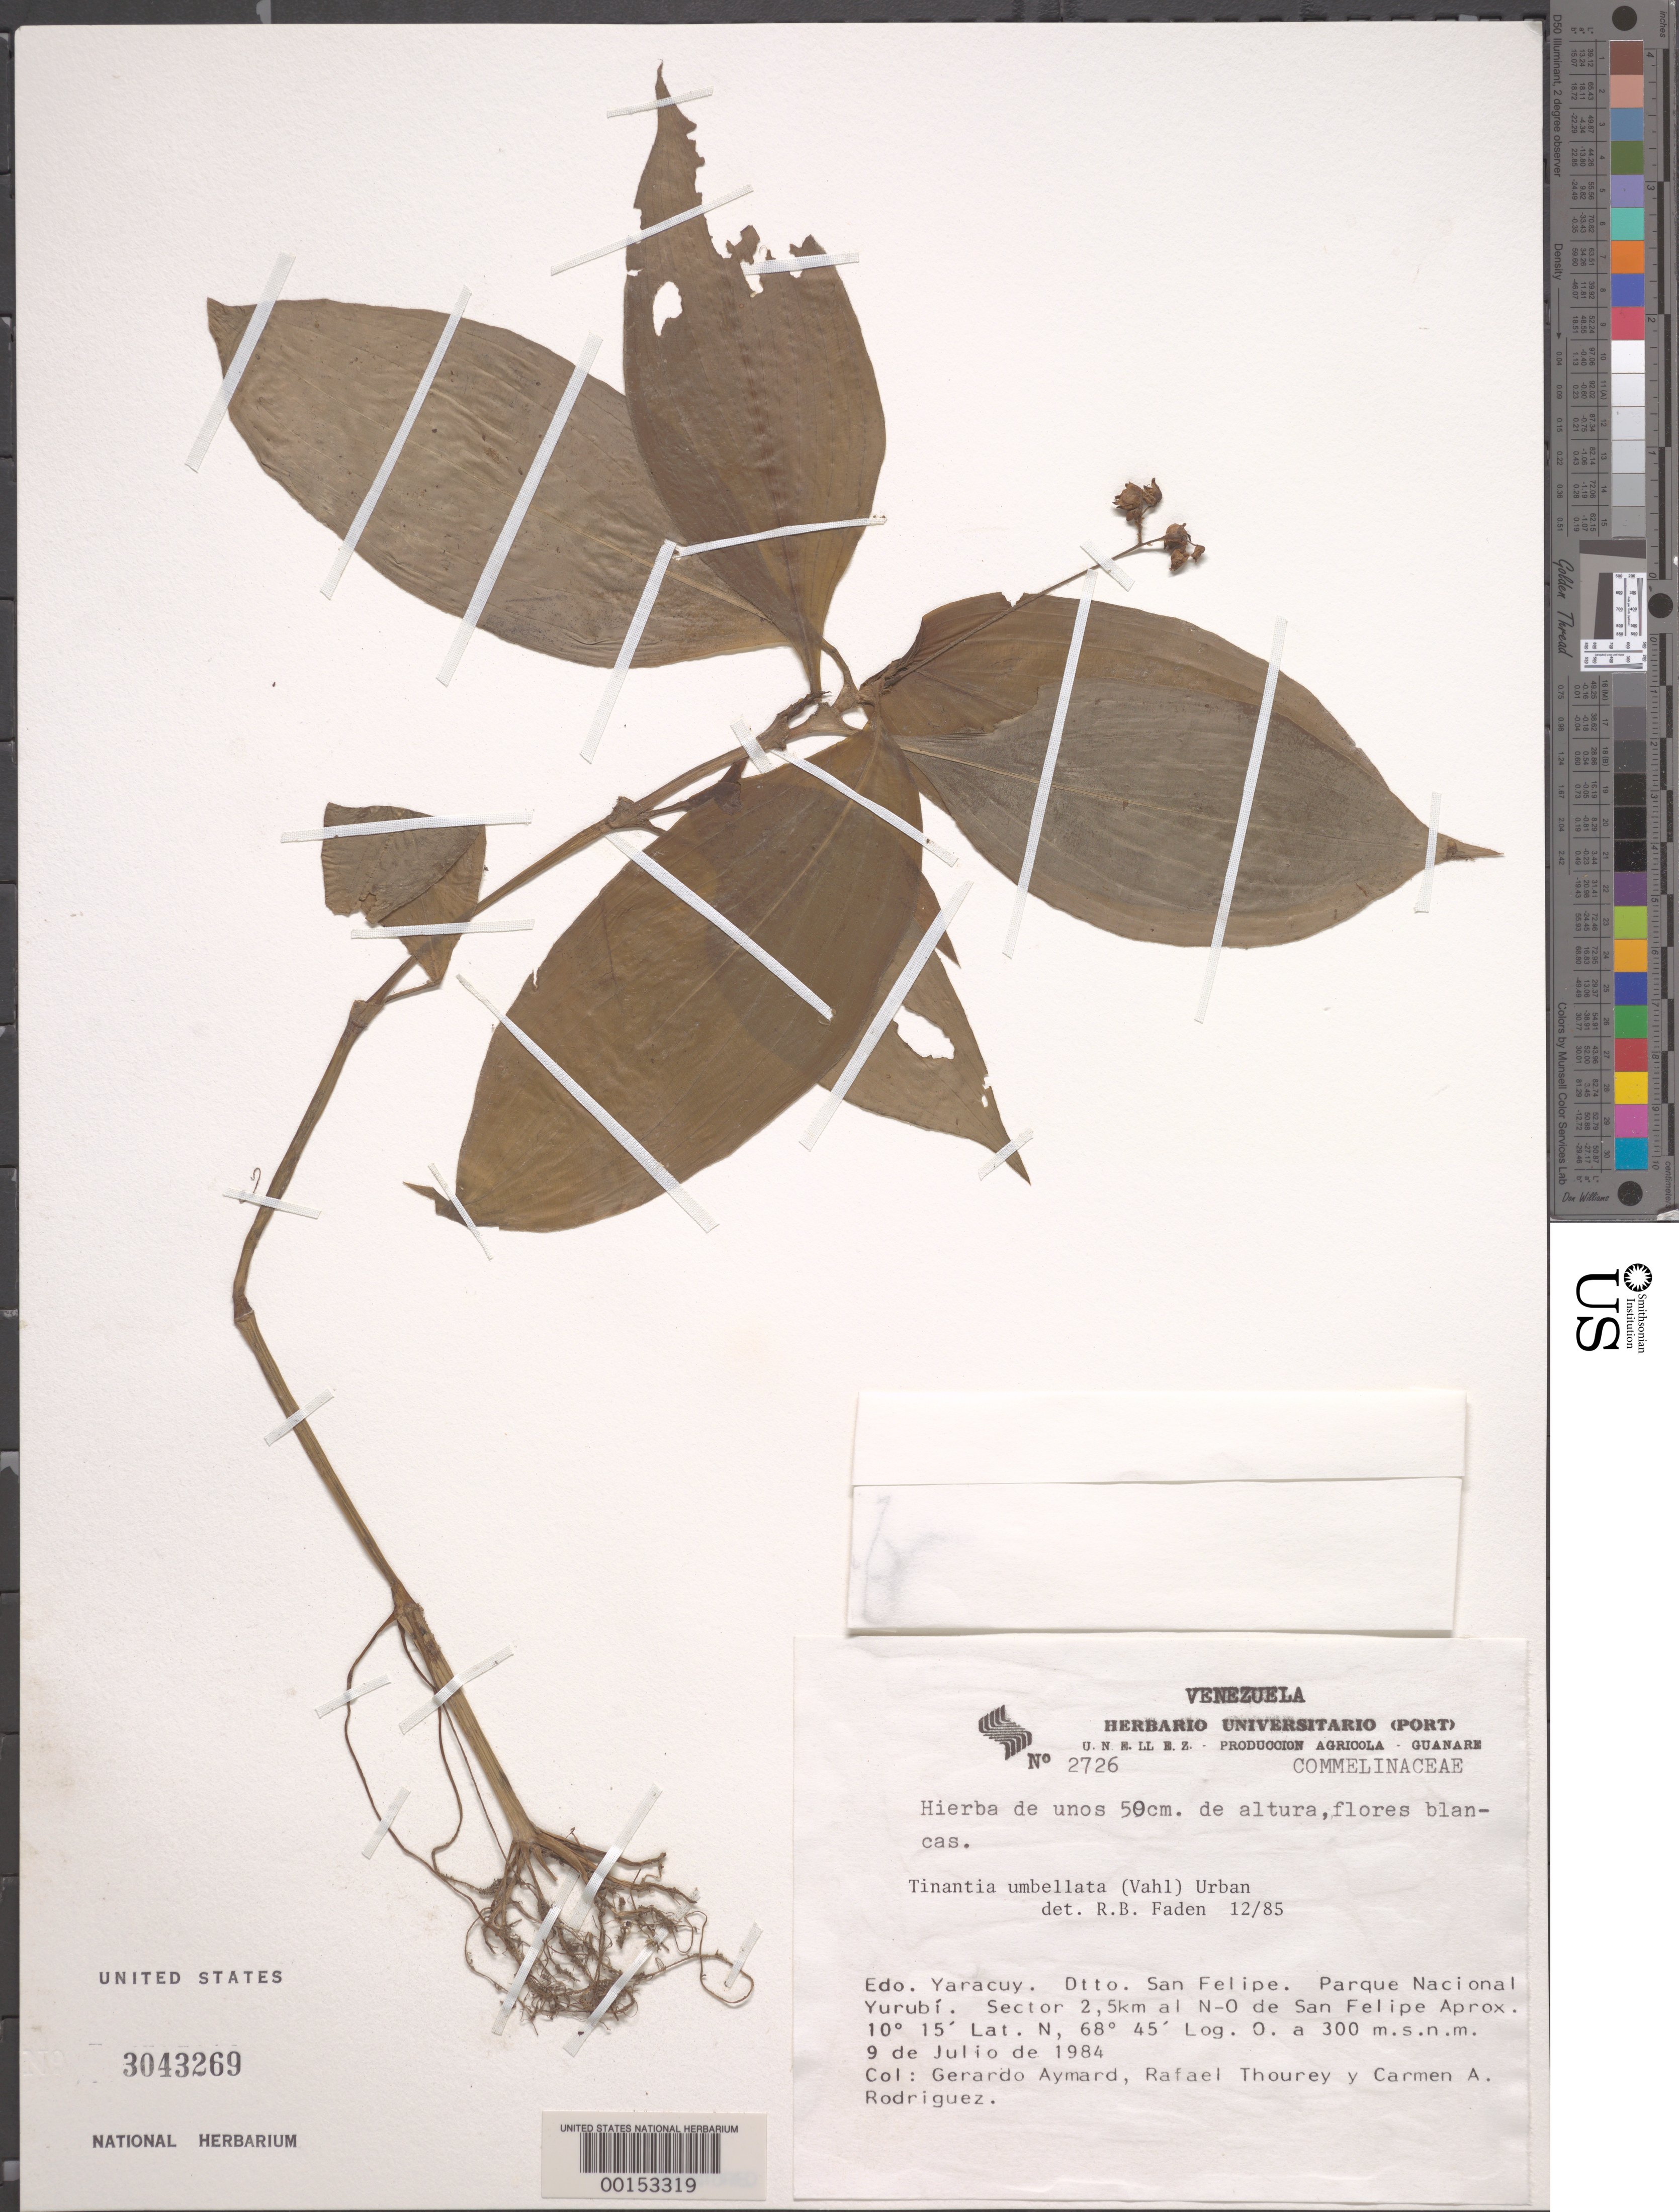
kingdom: Plantae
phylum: Tracheophyta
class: Liliopsida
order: Commelinales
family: Commelinaceae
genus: Tinantia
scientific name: Tinantia umbellata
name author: (Vahl) Urb.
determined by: Faden, Robert B., (US), Smithsonian Institution - National Museum of Natural History (UNITED STATES)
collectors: G. A. Aymard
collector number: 2726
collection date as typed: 09 Jul 1984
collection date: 1984-07-09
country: Venezuela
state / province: Yaracuy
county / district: San Felipe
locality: Parque nacional yurubi, n of san felipe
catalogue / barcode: US 3043269